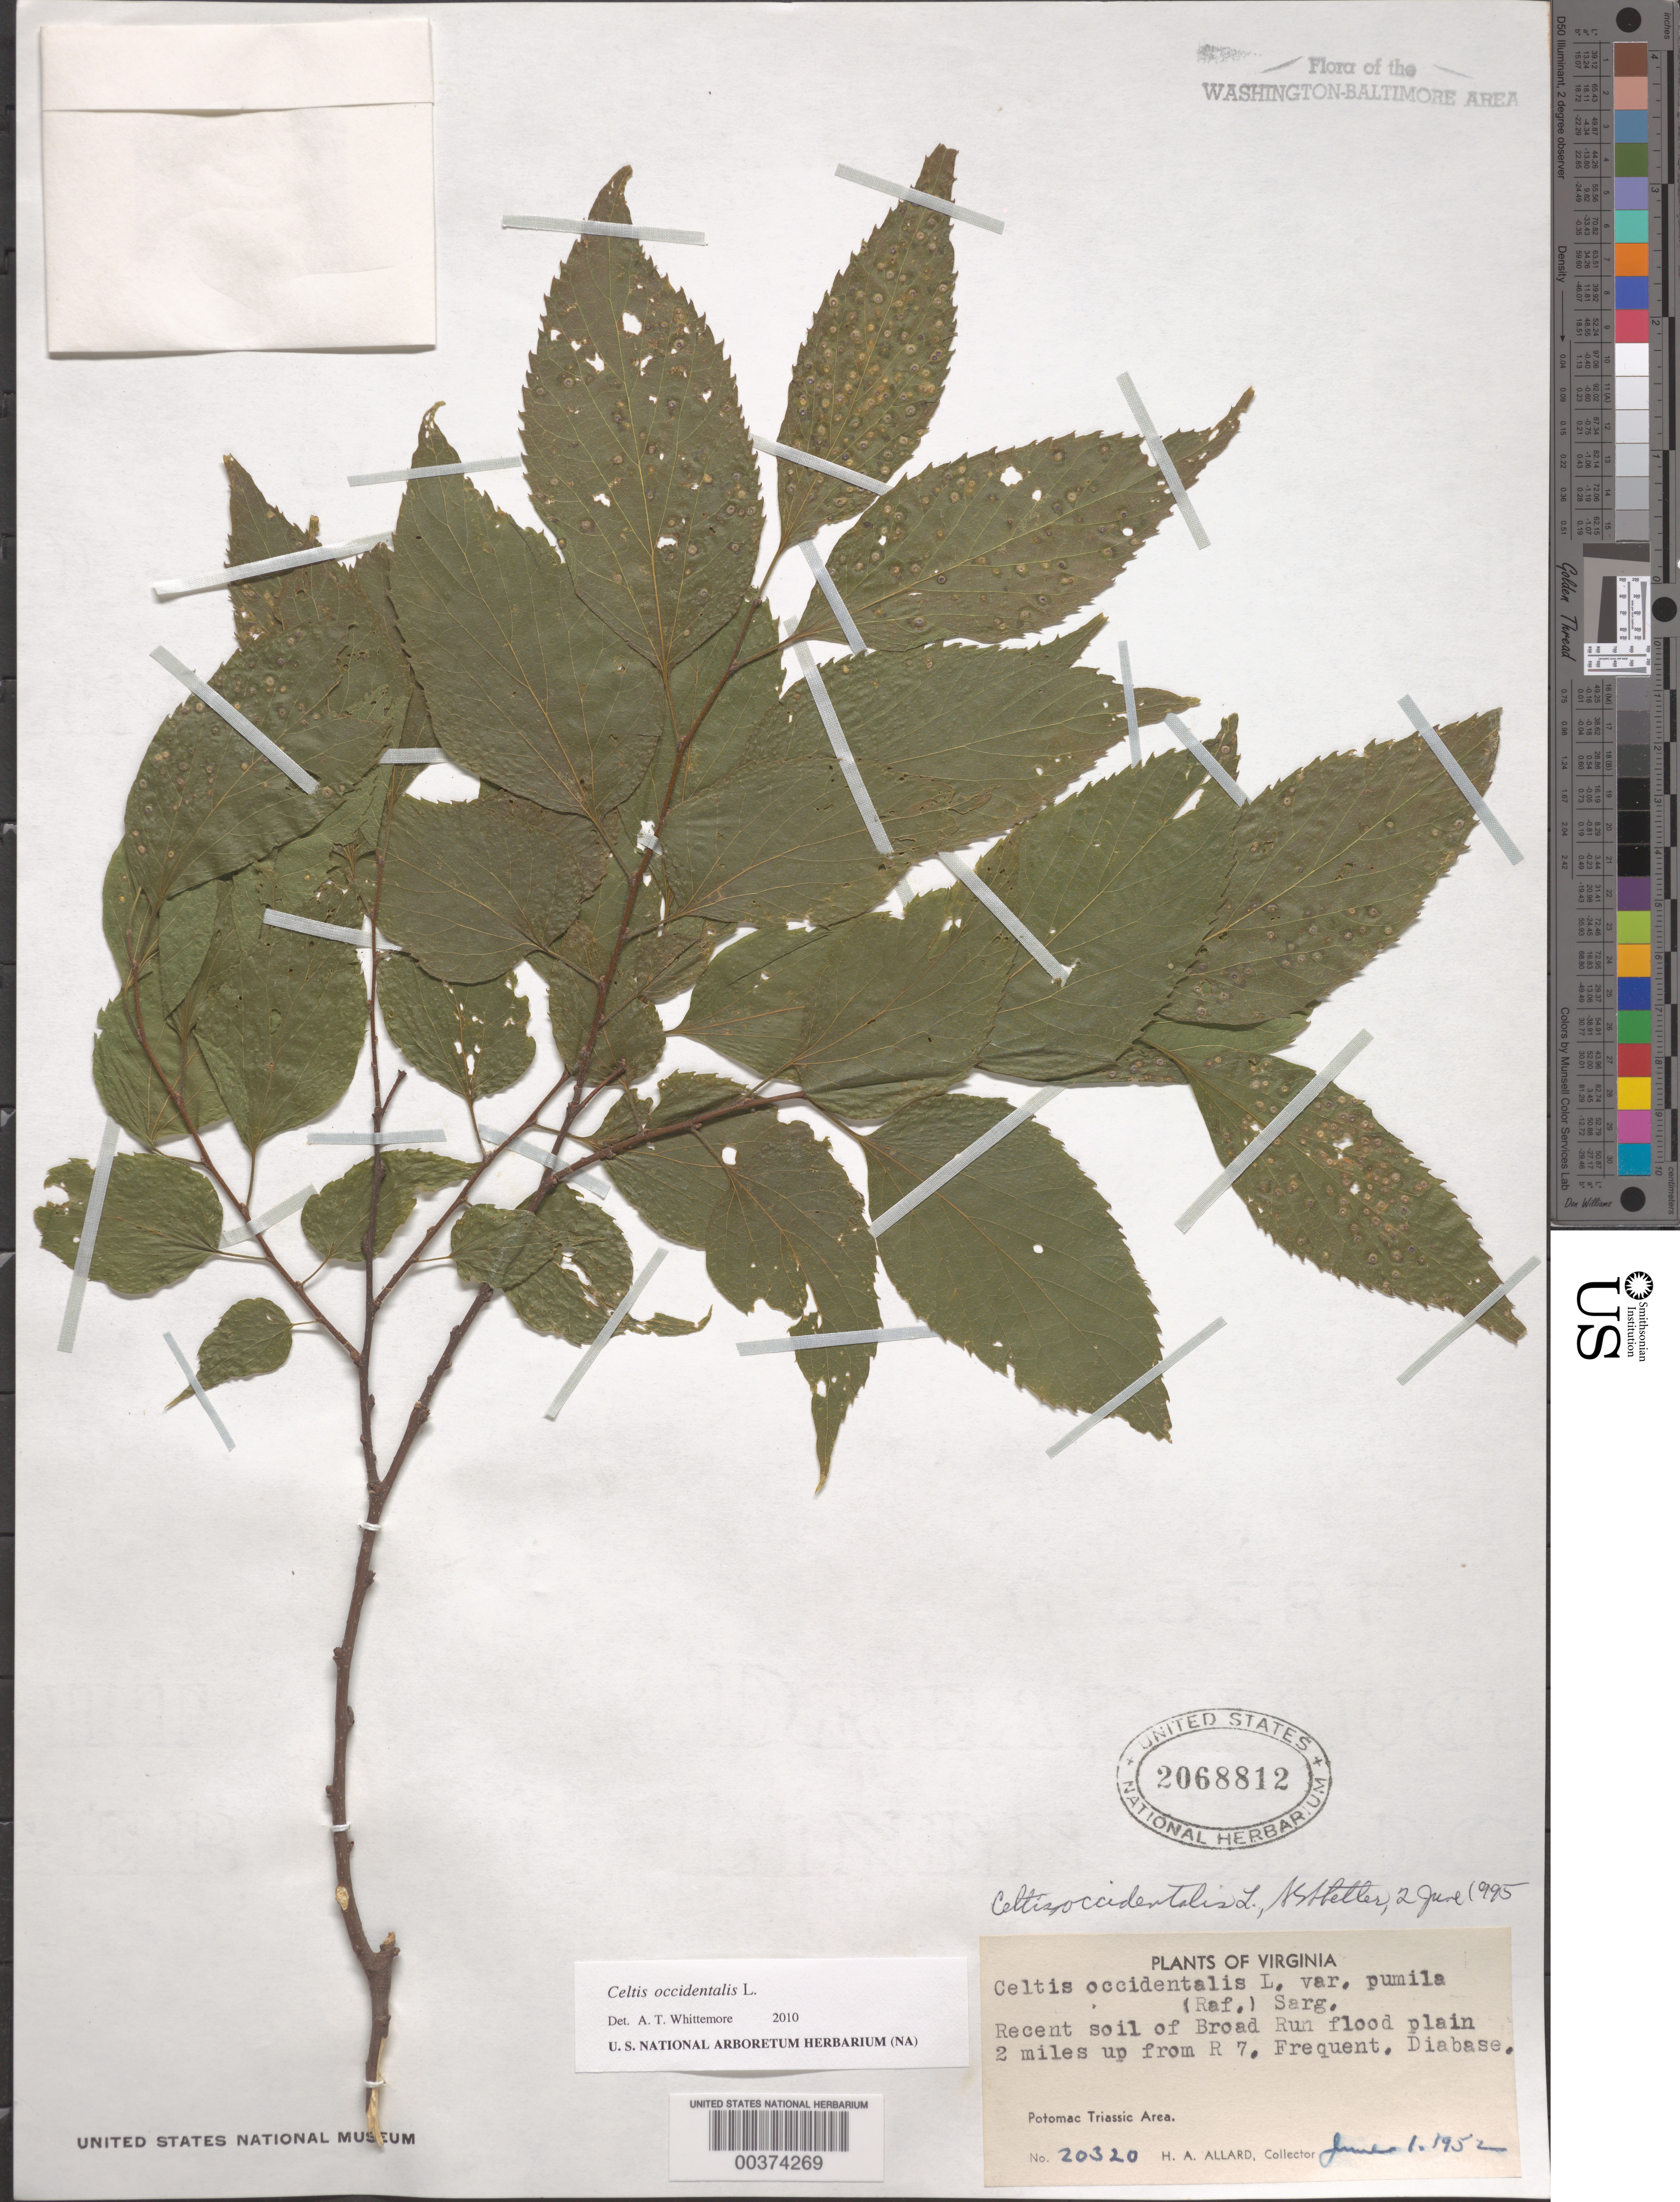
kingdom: Plantae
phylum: Tracheophyta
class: Magnoliopsida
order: Rosales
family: Cannabaceae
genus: Celtis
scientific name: Celtis occidentalis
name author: L.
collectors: H. A. Allard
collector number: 20320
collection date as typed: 01 Jun 1952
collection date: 1952-06-01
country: United States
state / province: Virginia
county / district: Loudoun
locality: Upstream from Route 7 on Broad Run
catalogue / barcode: US 2068812